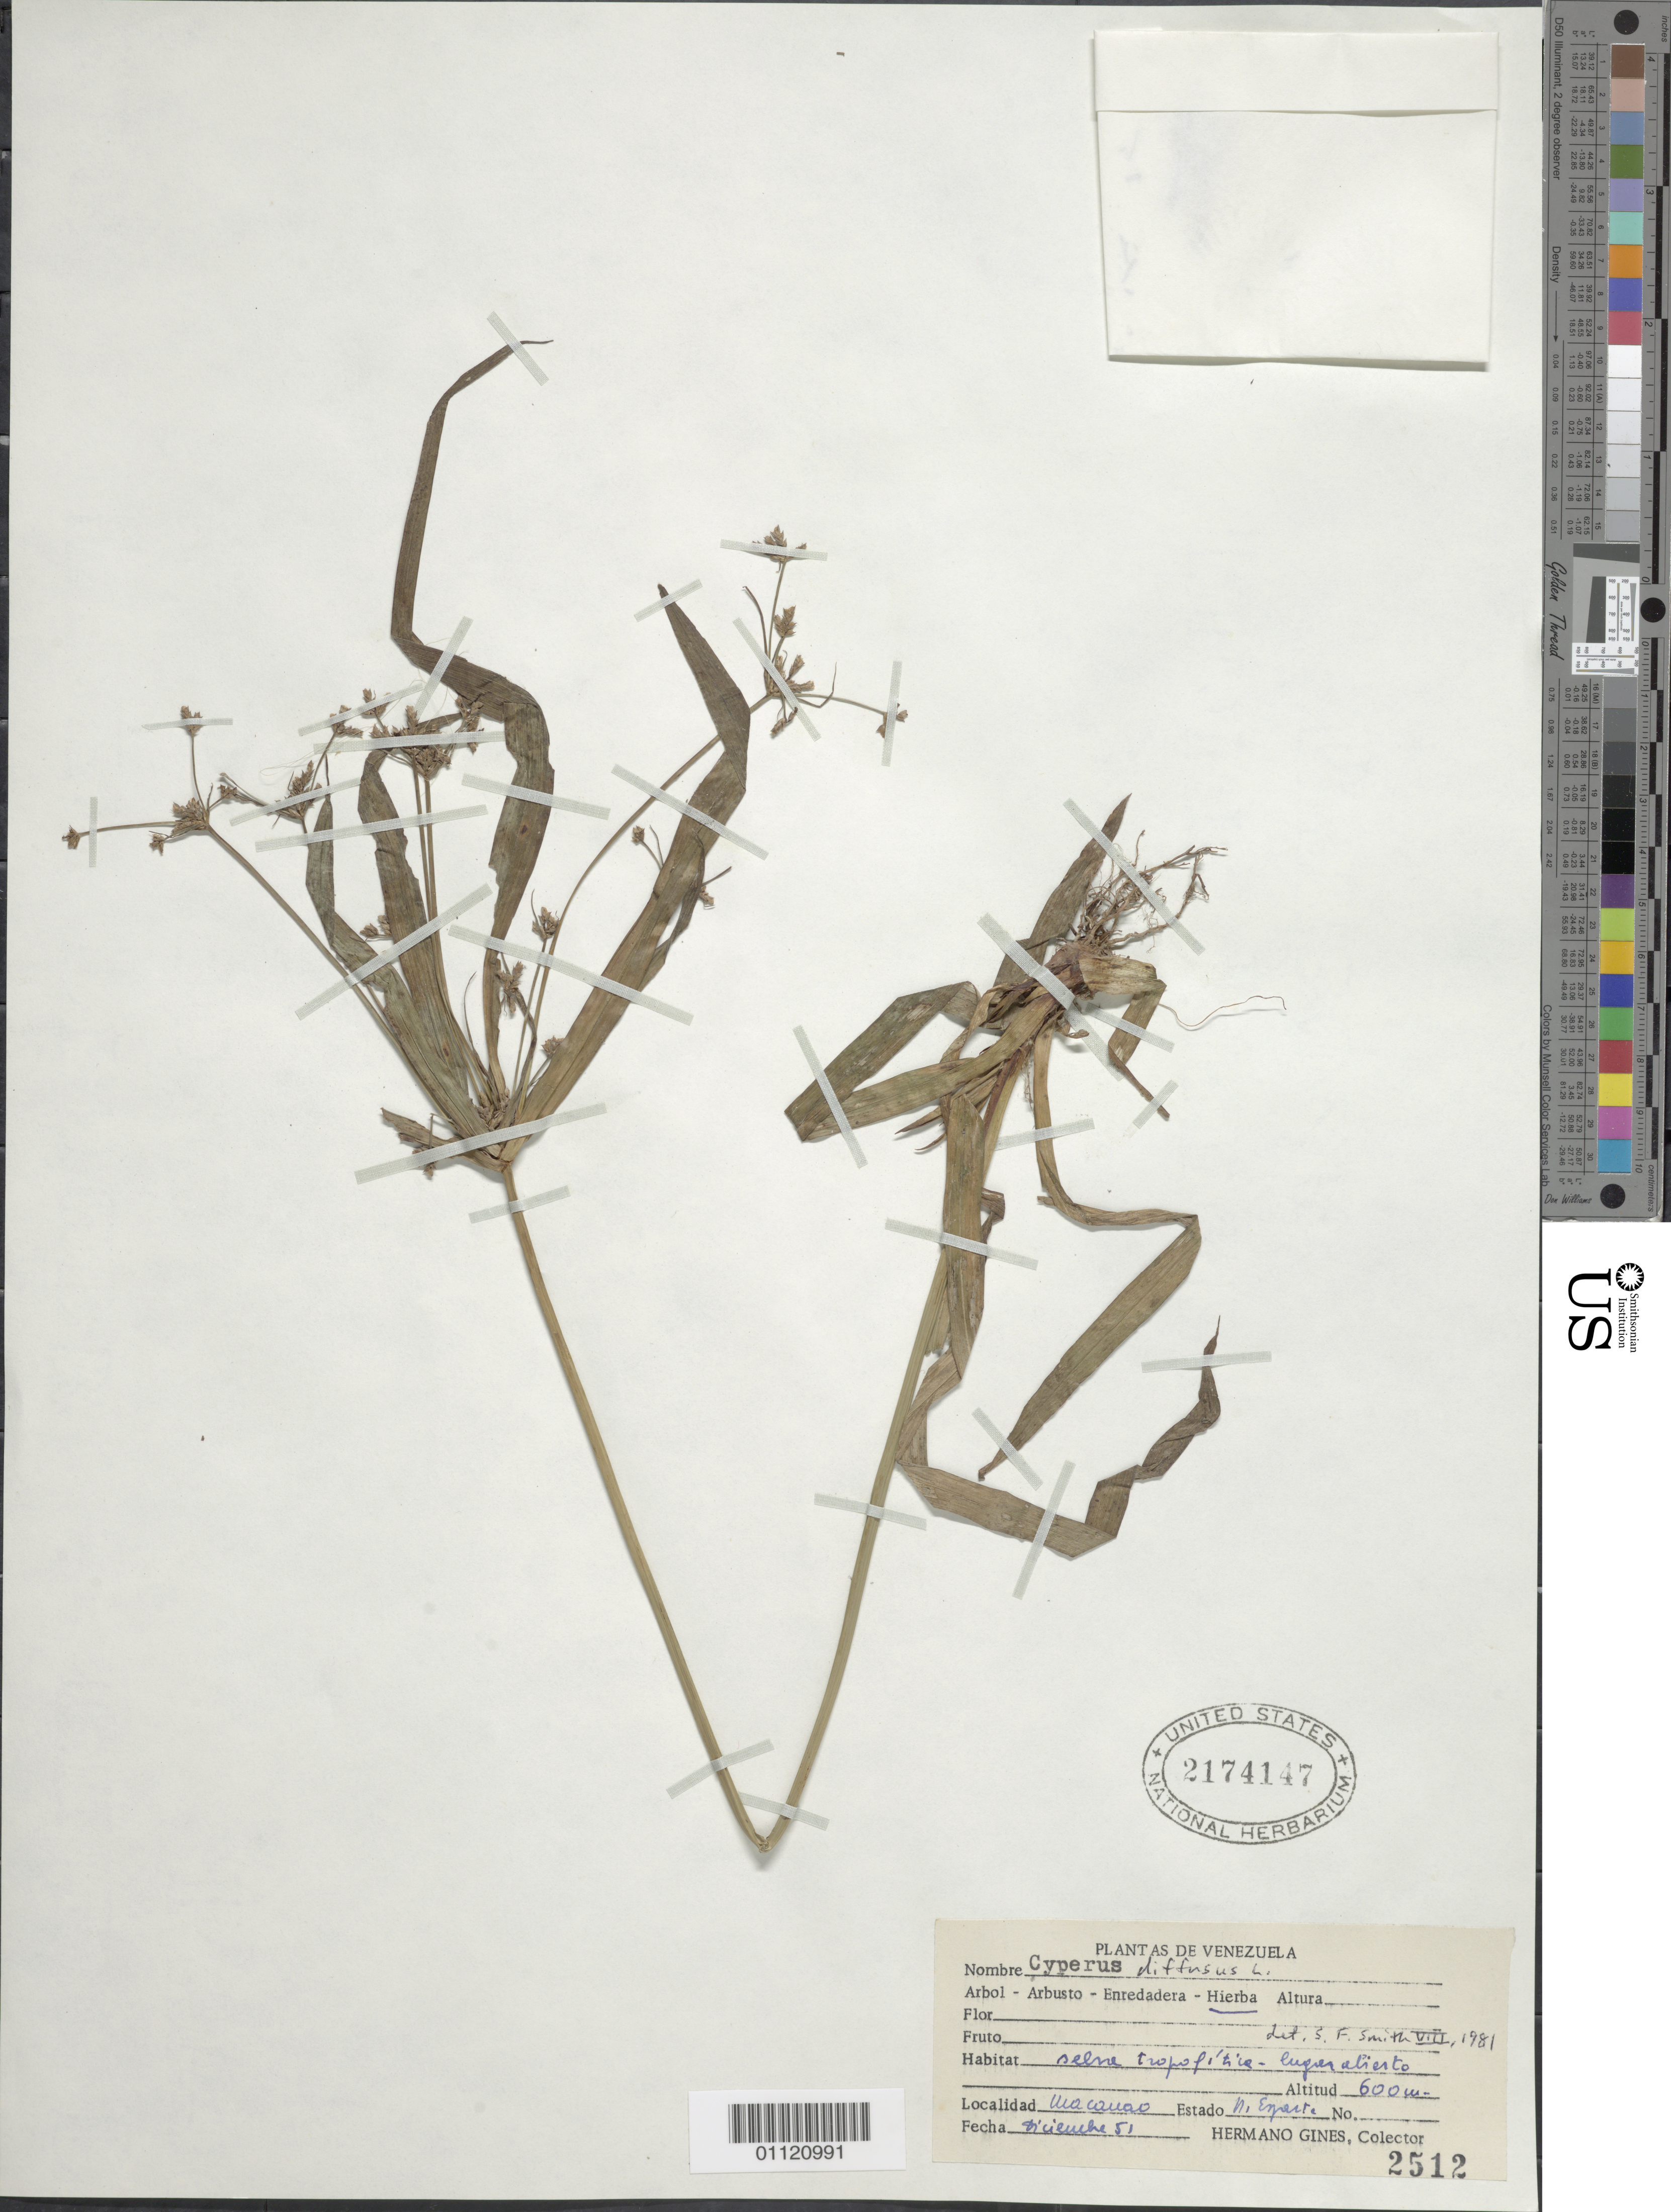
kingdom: Plantae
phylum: Tracheophyta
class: Liliopsida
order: Poales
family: Cyperaceae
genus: Cyperus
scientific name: Cyperus laxus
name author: Lam.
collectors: Bro. Gines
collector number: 2512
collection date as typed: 01 Dec 1951 to 31 Dec 1951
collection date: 1951-12-01/1951-12-31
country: Venezuela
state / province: Nueva Esparta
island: Margarita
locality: Macanao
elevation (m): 600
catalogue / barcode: US 2174147